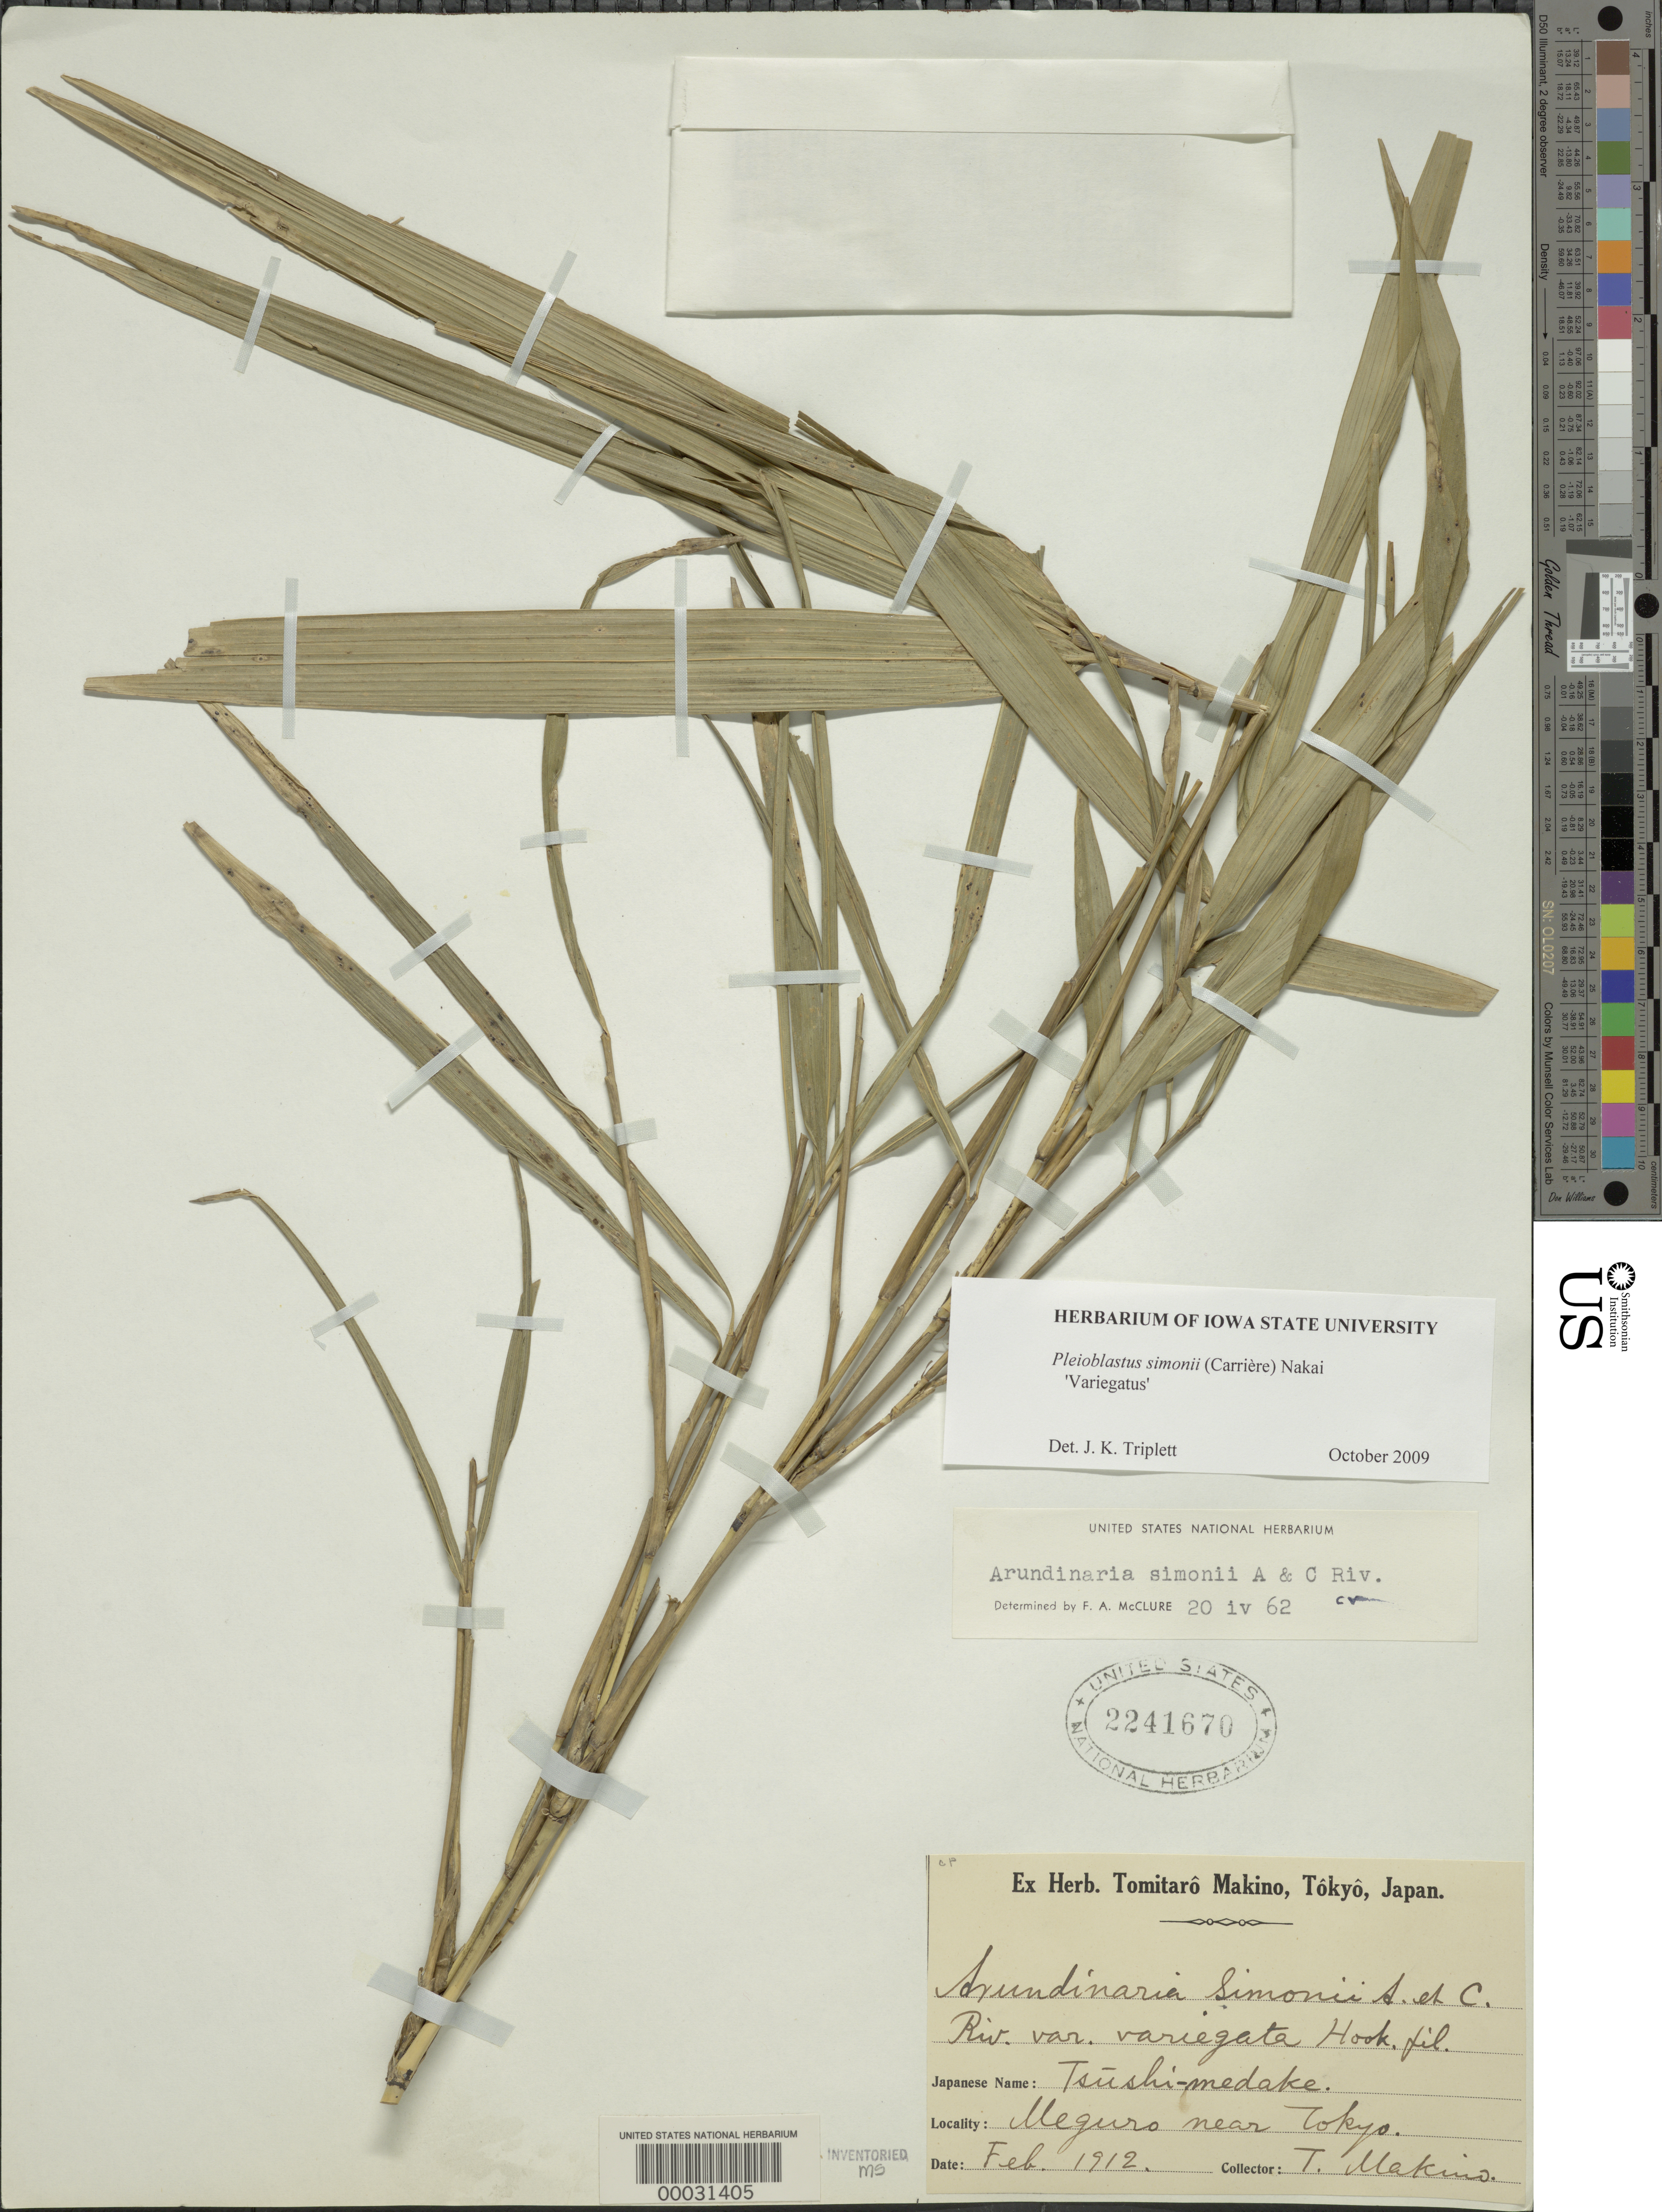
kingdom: Plantae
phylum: Tracheophyta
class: Liliopsida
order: Poales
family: Poaceae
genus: Pleioblastus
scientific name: Pleioblastus simonii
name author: (Carrière) Nakai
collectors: T. Makino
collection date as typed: Feb 1912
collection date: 1912-02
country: Japan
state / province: Tokyo, Federal City of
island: Honshu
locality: Meguro near Tokyo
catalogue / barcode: US 2241670